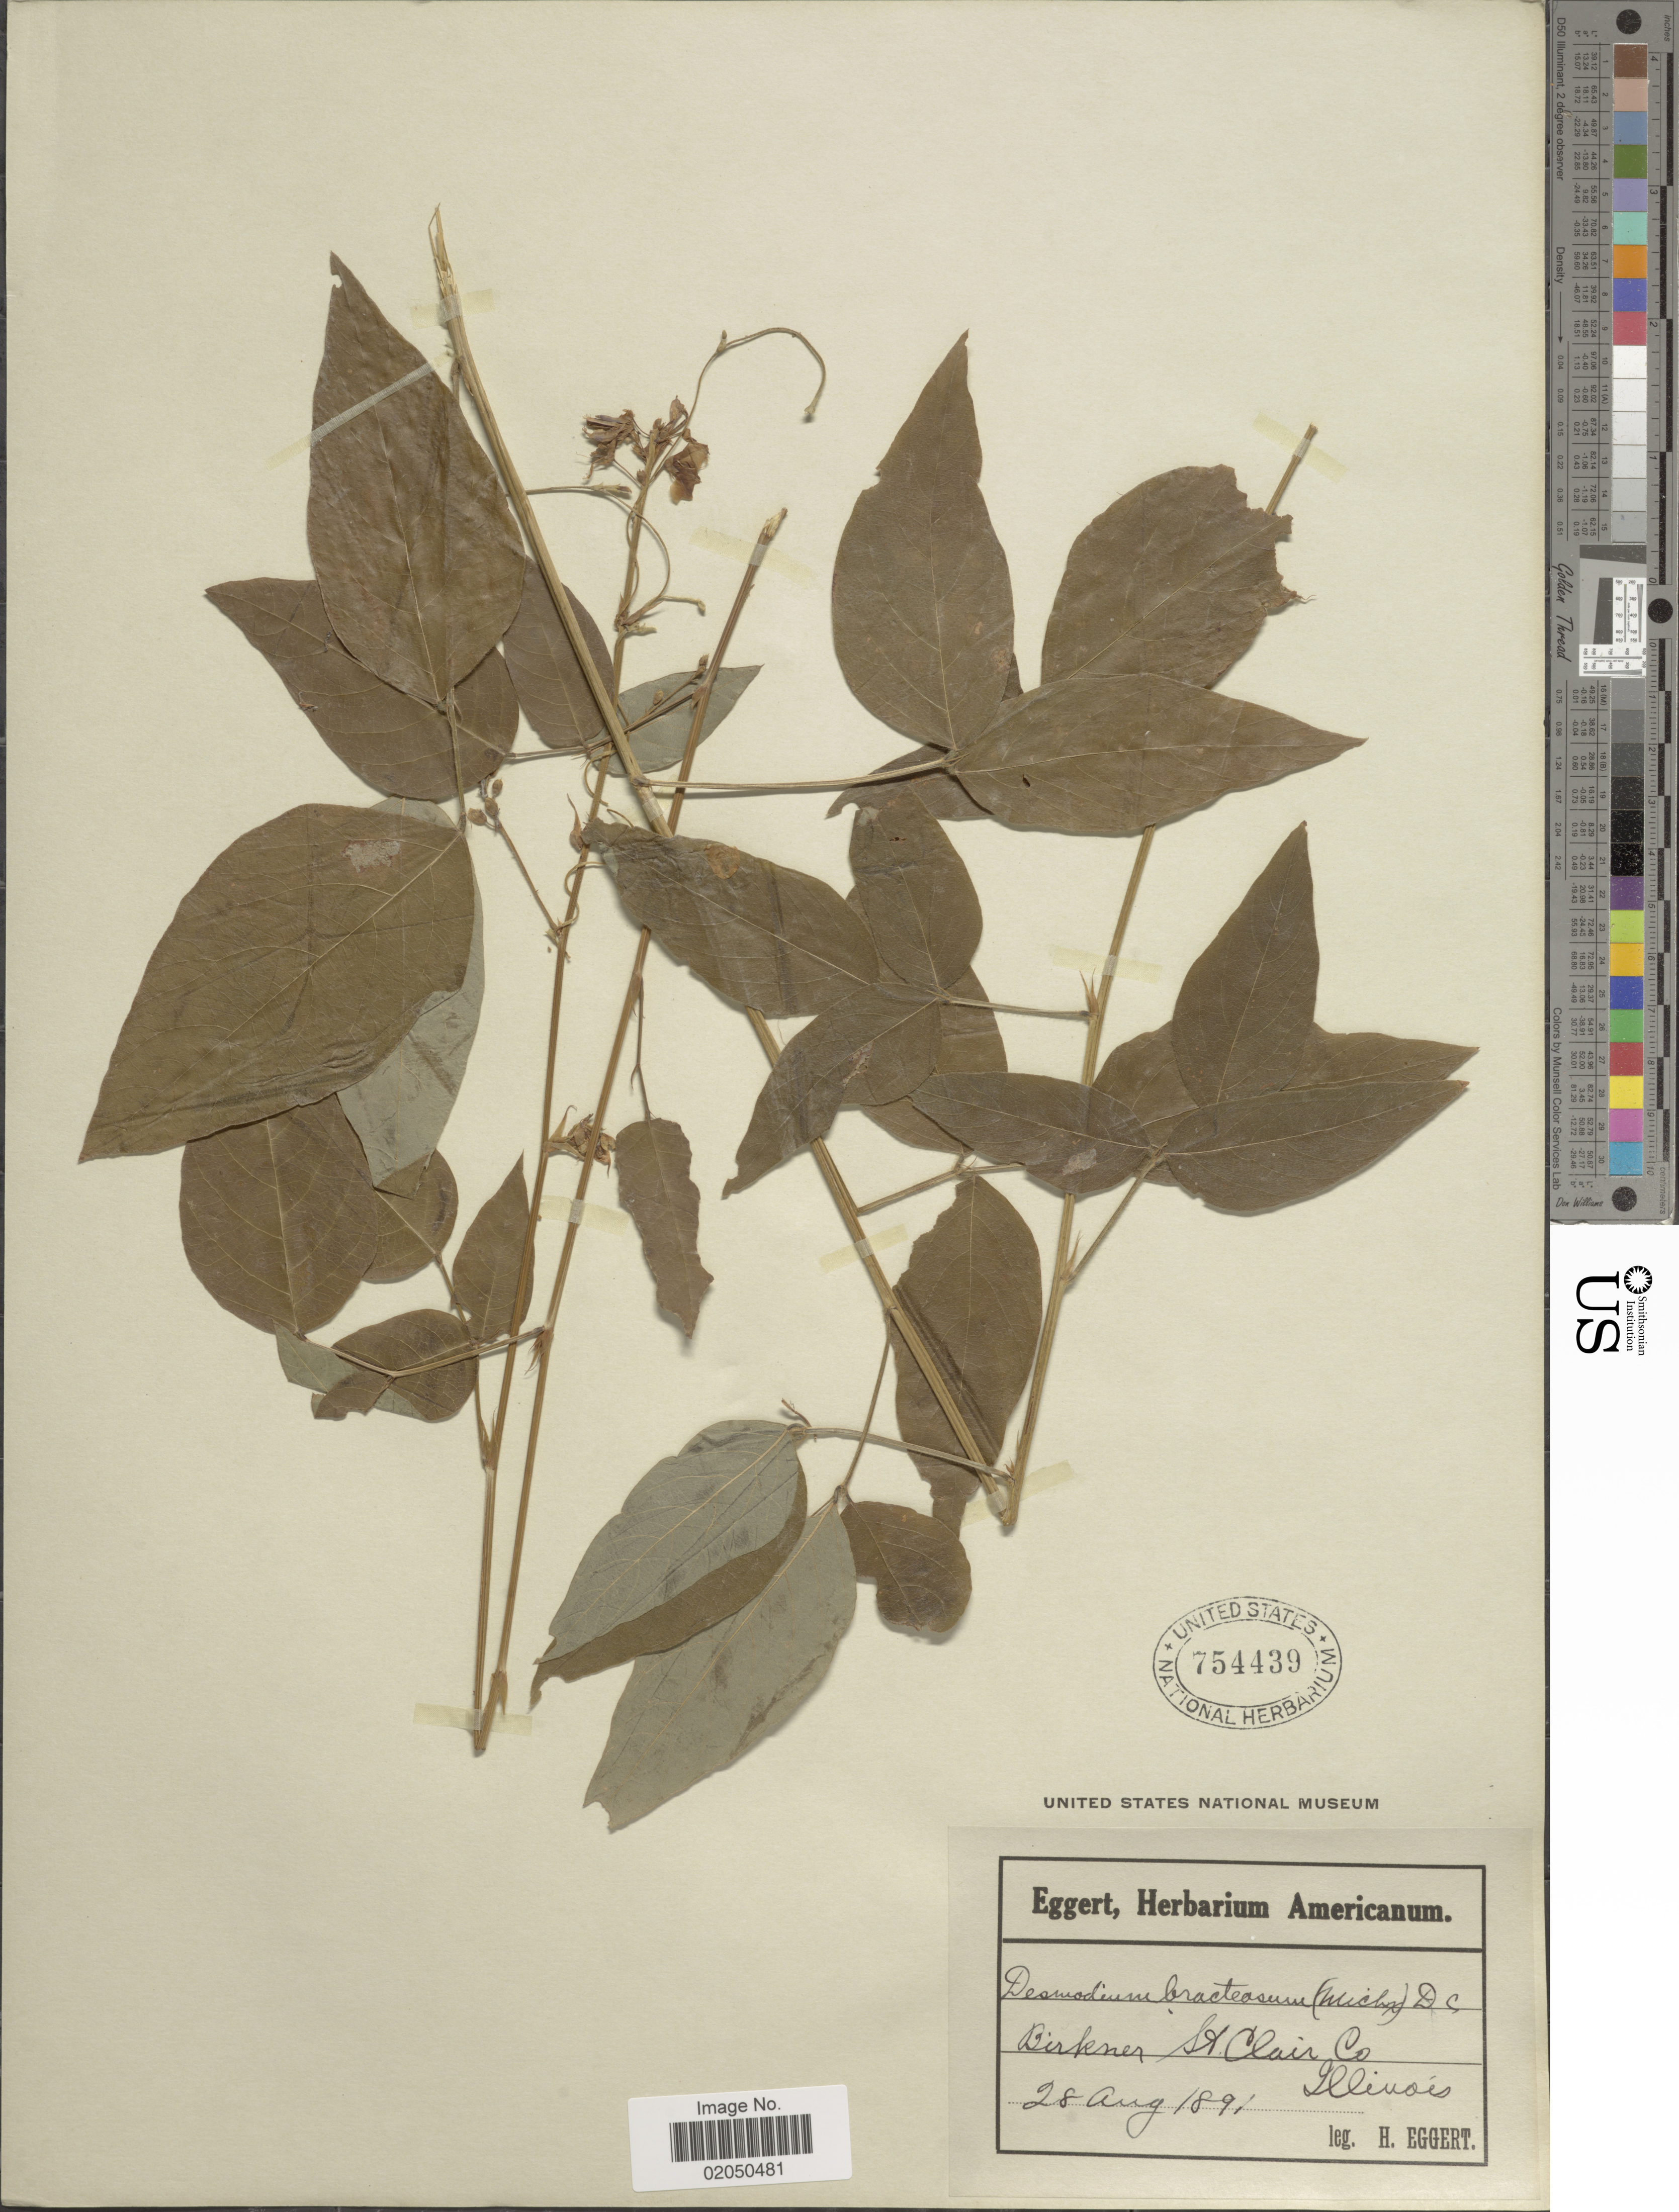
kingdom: Plantae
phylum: Tracheophyta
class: Magnoliopsida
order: Fabales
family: Fabaceae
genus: Desmodium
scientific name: Desmodium cuspidatum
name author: (Muhl. ex Willd.) Loudon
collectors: H. Eggert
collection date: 1891-08-28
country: United States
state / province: Illinois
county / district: St. Clair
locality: Birkner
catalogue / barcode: US 754439